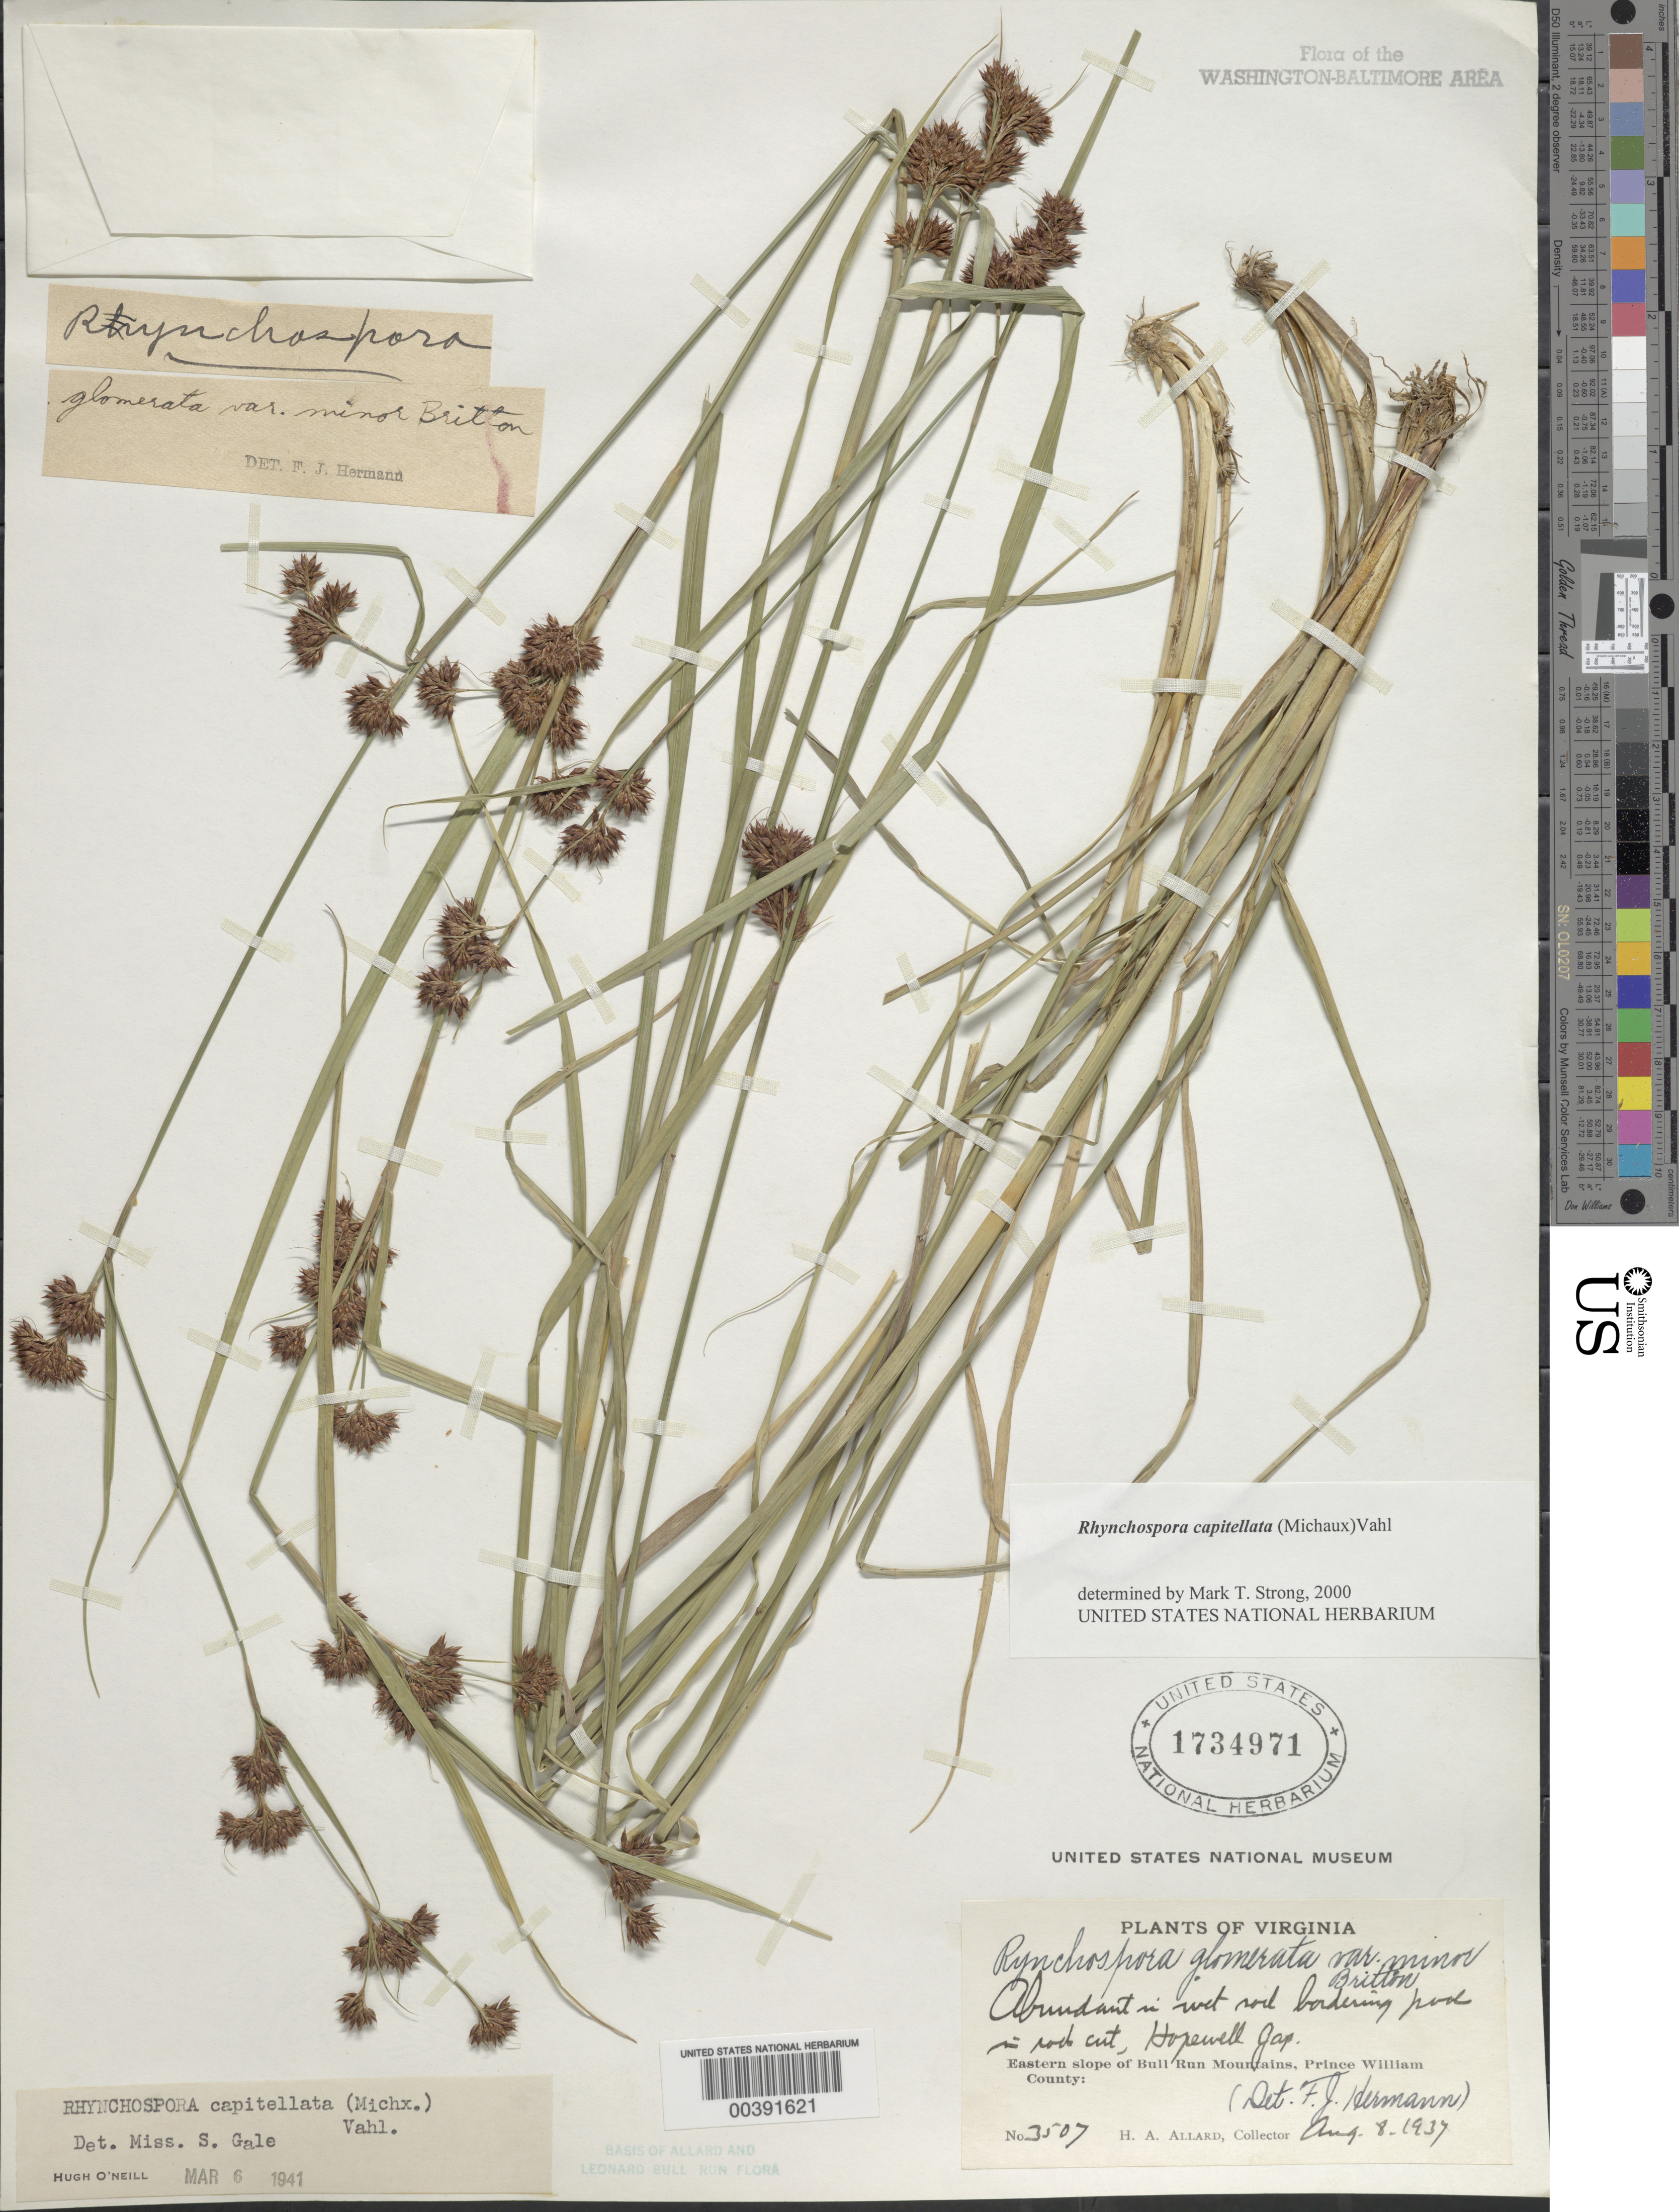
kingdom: Plantae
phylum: Tracheophyta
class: Liliopsida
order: Poales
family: Cyperaceae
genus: Rhynchospora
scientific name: Rhynchospora capitellata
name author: (Michx.) Vahl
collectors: H. A. Allard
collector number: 3507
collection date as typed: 08 Aug 1937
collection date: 1937-08-08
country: United States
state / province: Virginia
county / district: Prince William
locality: Hopewell Gap Bull Run Mts.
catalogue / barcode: US 1734971